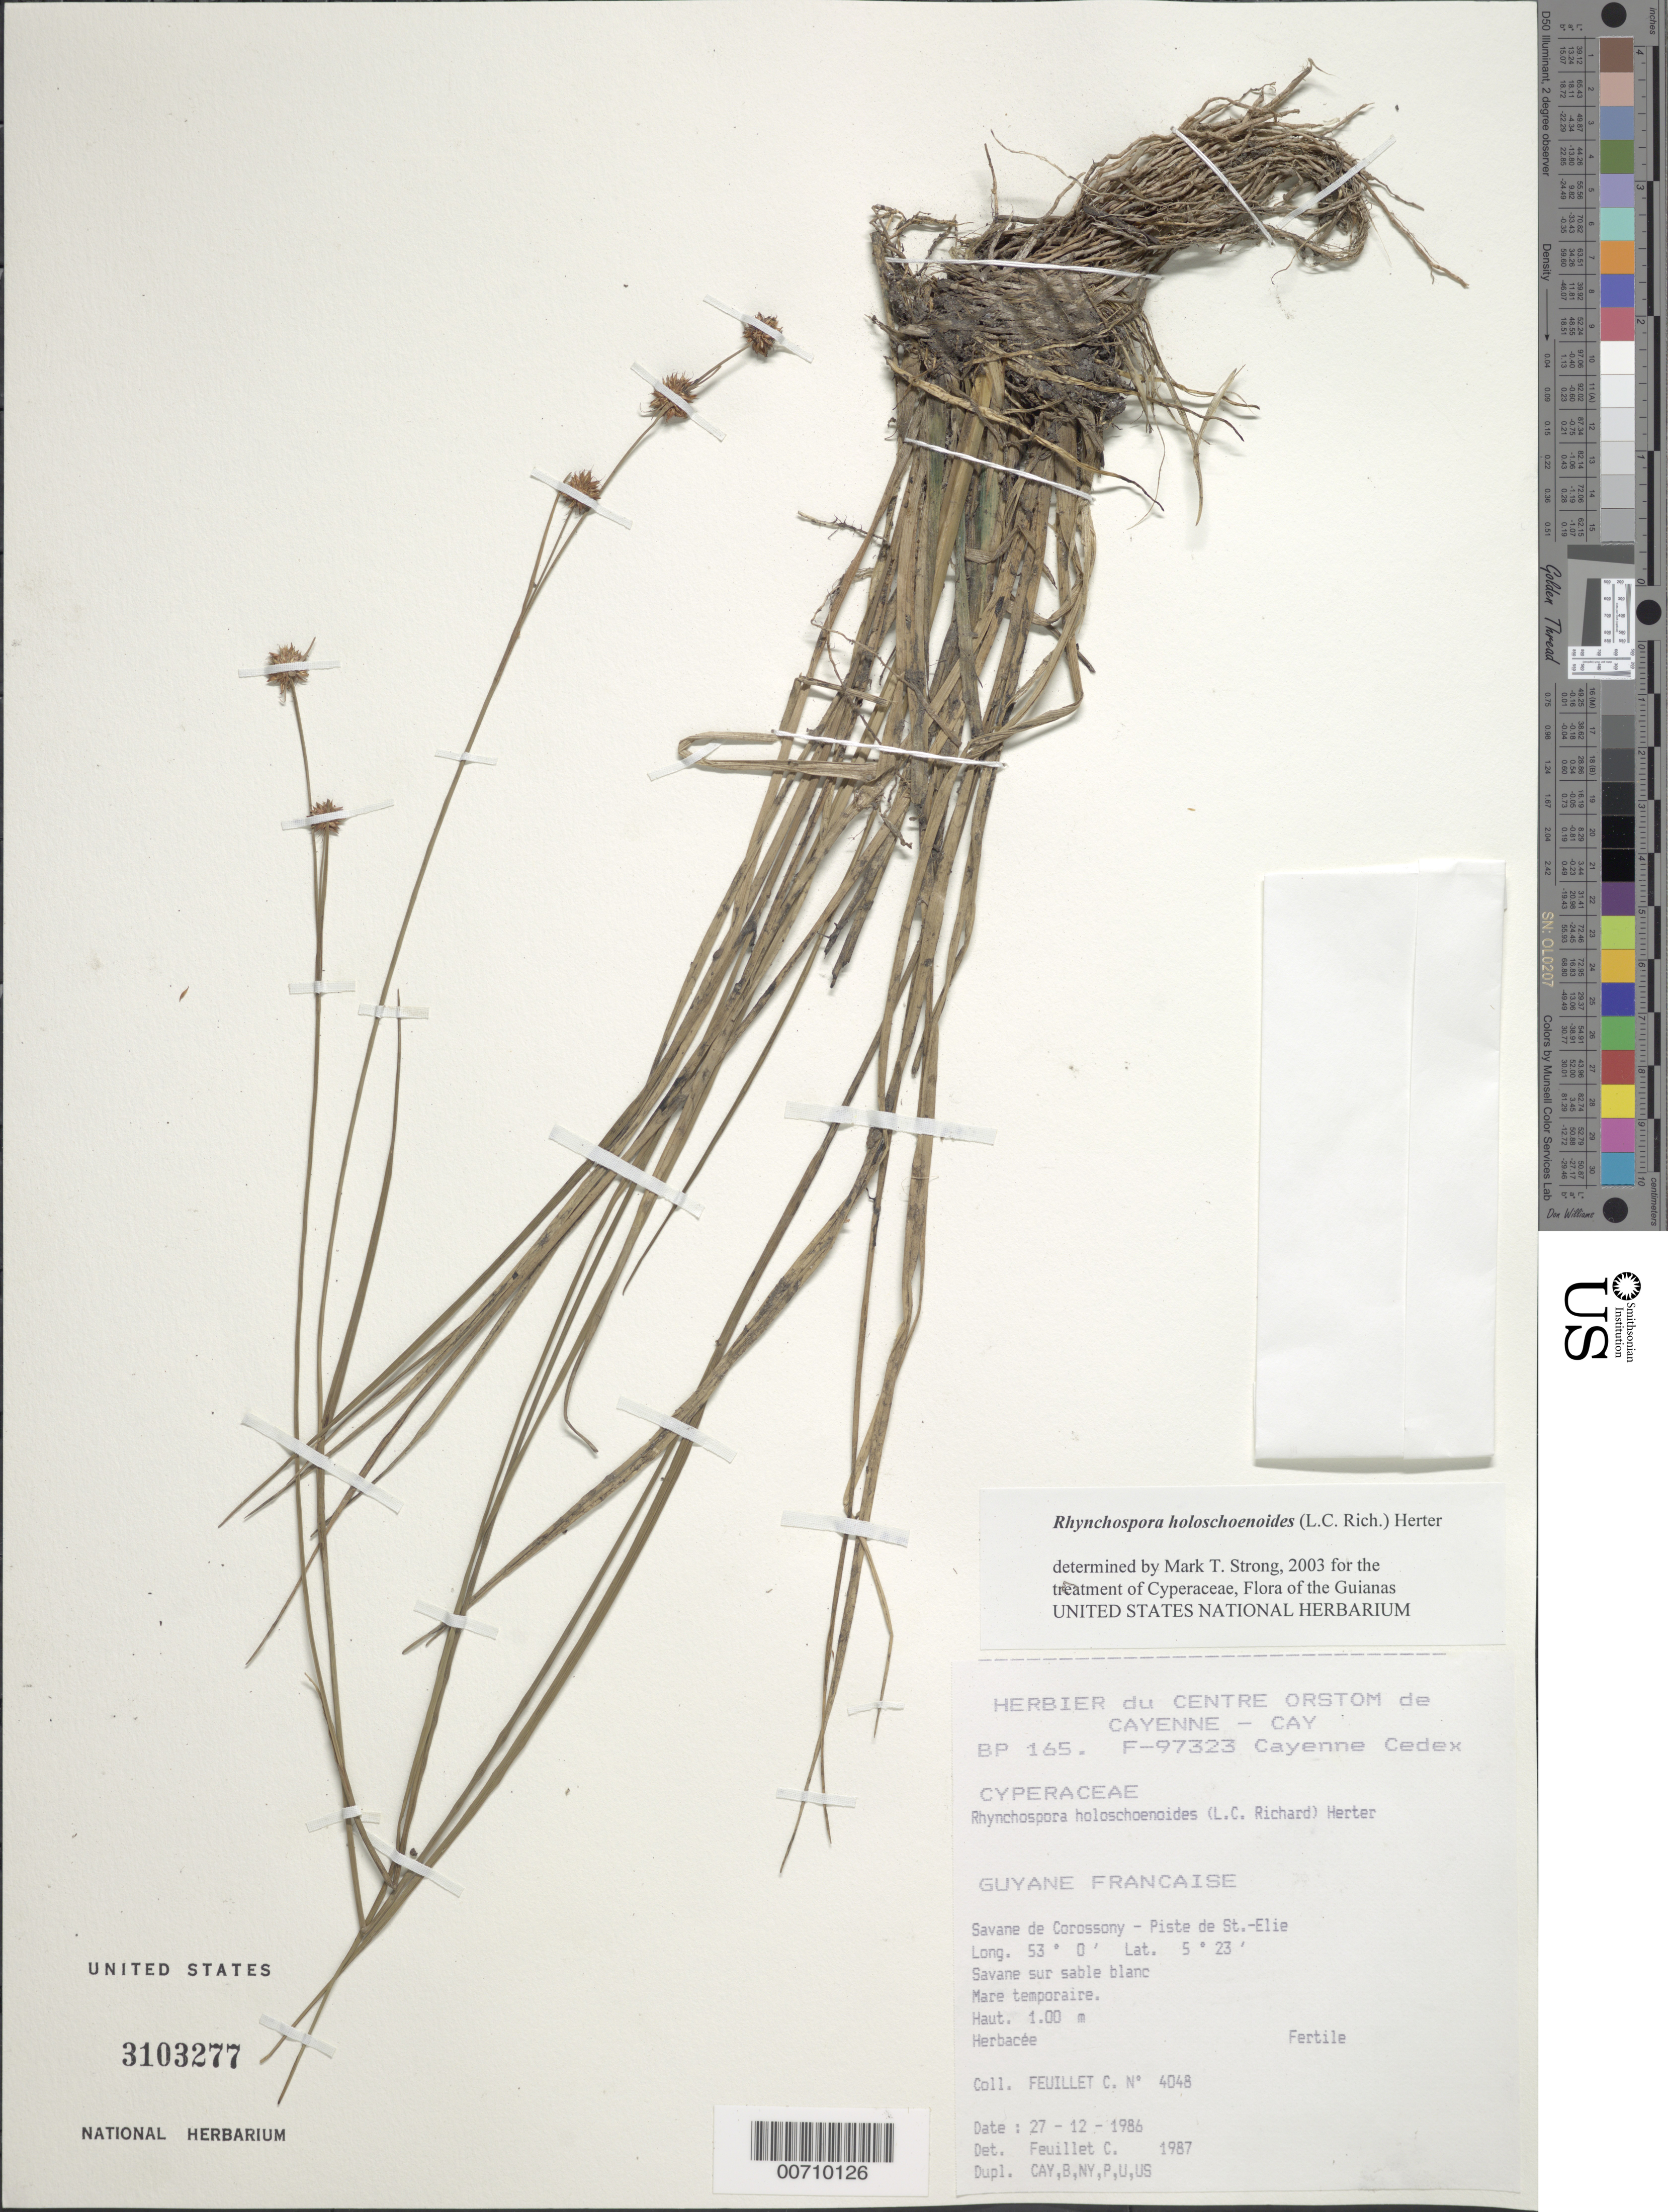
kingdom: Plantae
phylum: Tracheophyta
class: Liliopsida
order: Poales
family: Cyperaceae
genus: Rhynchospora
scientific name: Rhynchospora holoschoenoides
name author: (Rich.) Herter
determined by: Strong, M. T., (US), Smithsonian Institution - National Museum of Natural History (UNITED STATES)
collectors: C. Feuillet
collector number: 4048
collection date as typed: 27-Dec-96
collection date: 1996-12-27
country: French Guiana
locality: Savane de Corossony, Piste de Saint-Élie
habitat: Savanna on white sand, temporary pond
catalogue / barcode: US 3103277